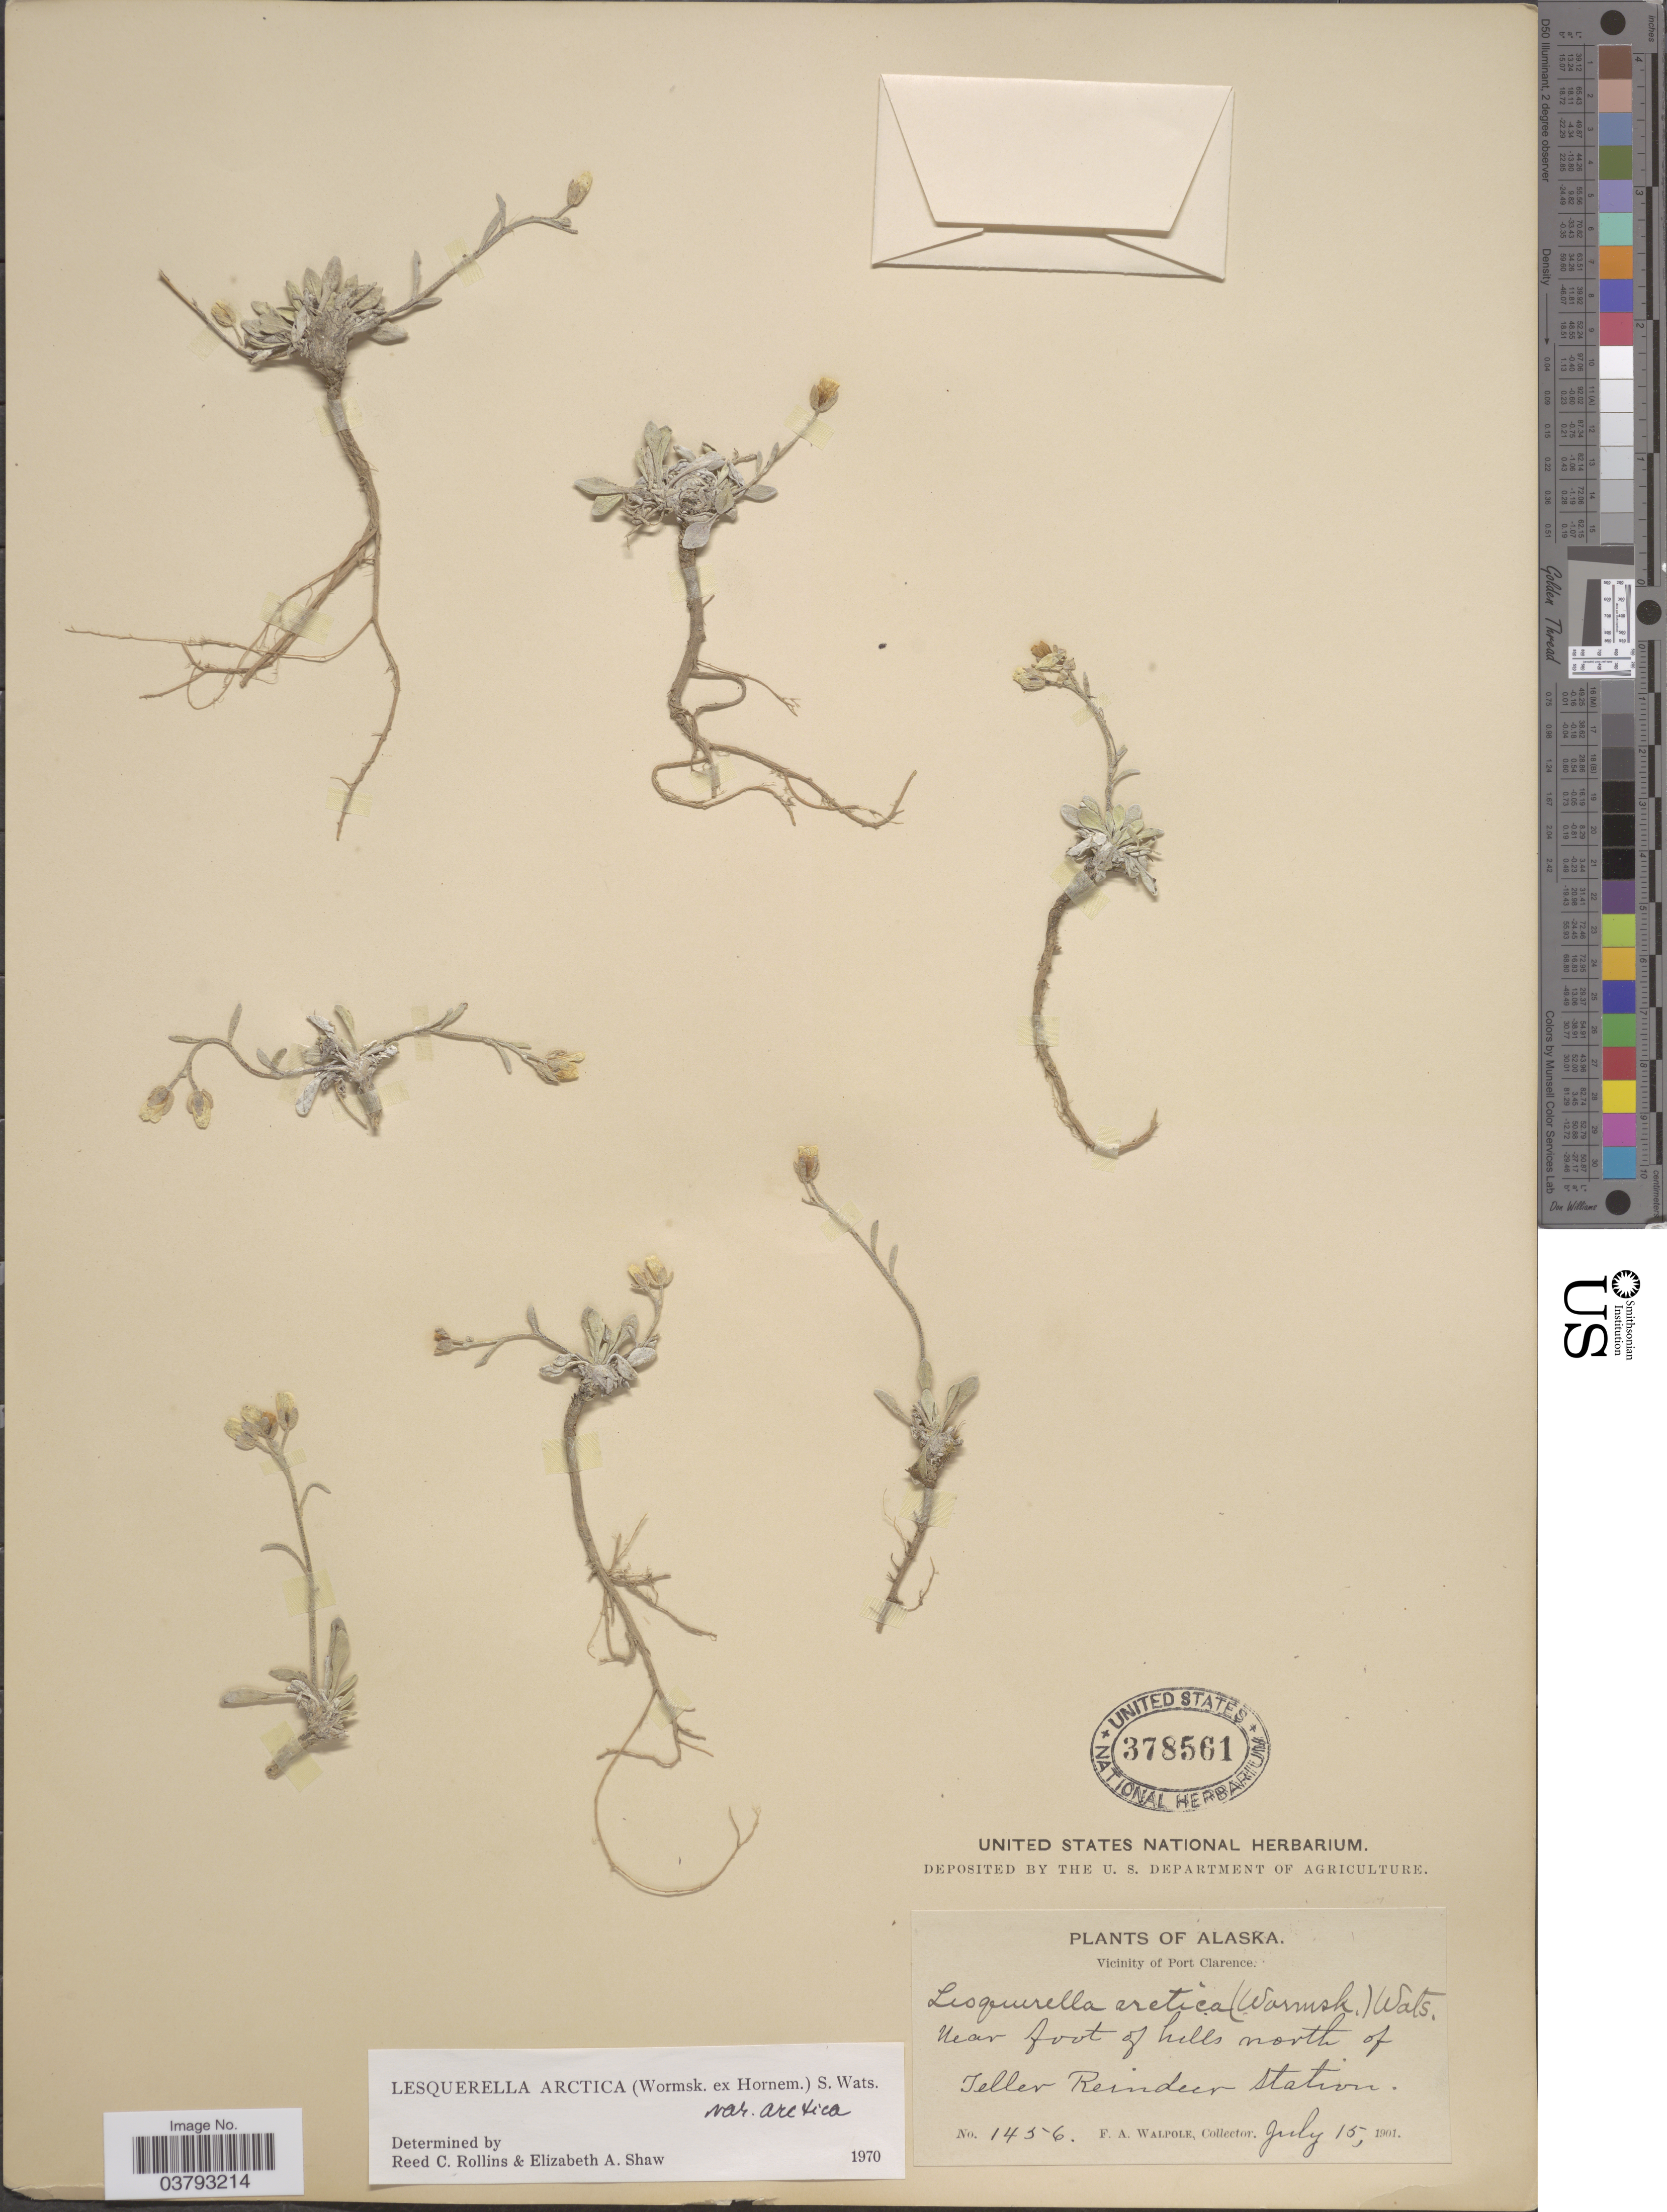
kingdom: Plantae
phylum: Tracheophyta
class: Magnoliopsida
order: Brassicales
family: Brassicaceae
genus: Lesquerella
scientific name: Lesquerella arctica var. arctica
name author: (Wormsk. ex Hornem.) S. Watson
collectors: F. Walpole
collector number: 1456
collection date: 1901-07-15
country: United States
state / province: Alaska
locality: Vicinity of Port Clarence. Near foot of hills north of Teller Reindeer Station.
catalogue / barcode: US 378561